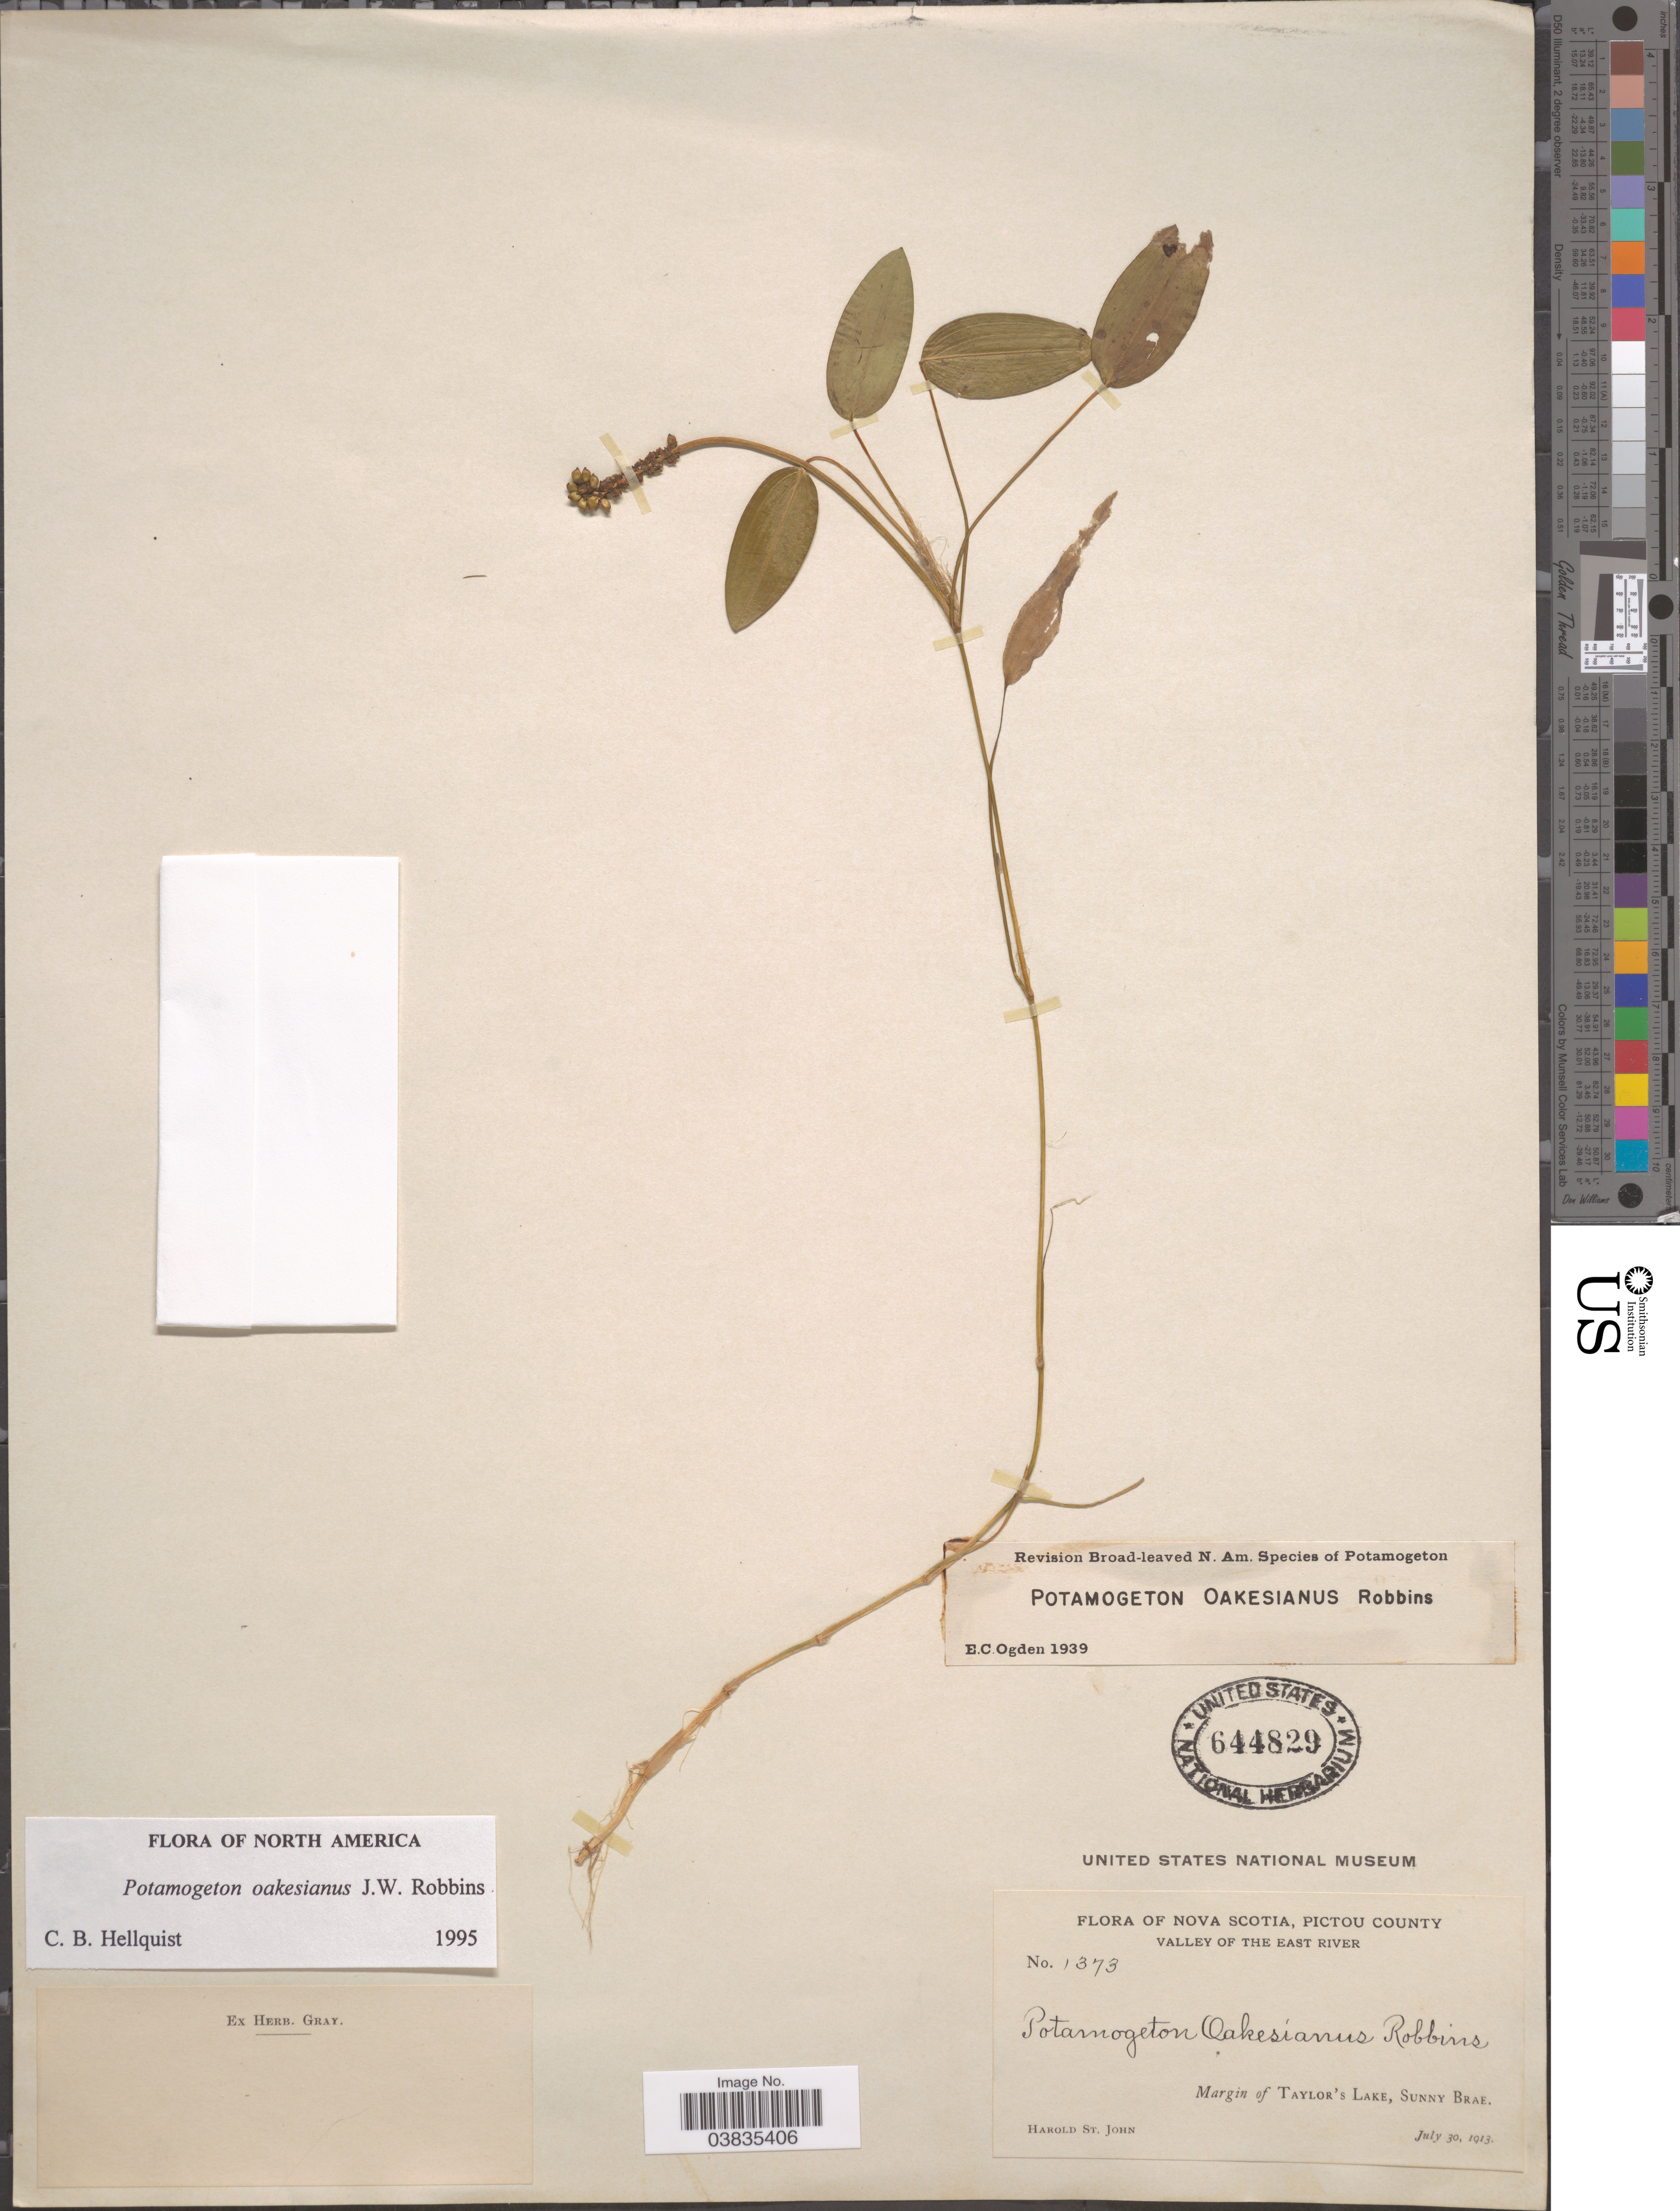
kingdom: Plantae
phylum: Tracheophyta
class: Liliopsida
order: Alismatales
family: Potamogetonaceae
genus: Potamogeton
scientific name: Potamogeton oakesianus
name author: J.W. Robbins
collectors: H. St. John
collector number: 1373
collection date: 1913-07-30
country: Canada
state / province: Nova Scotia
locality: Pictou County. Valley of the East River. Margin of Taylor's Lake, Sunny Brae.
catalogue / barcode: US 644829